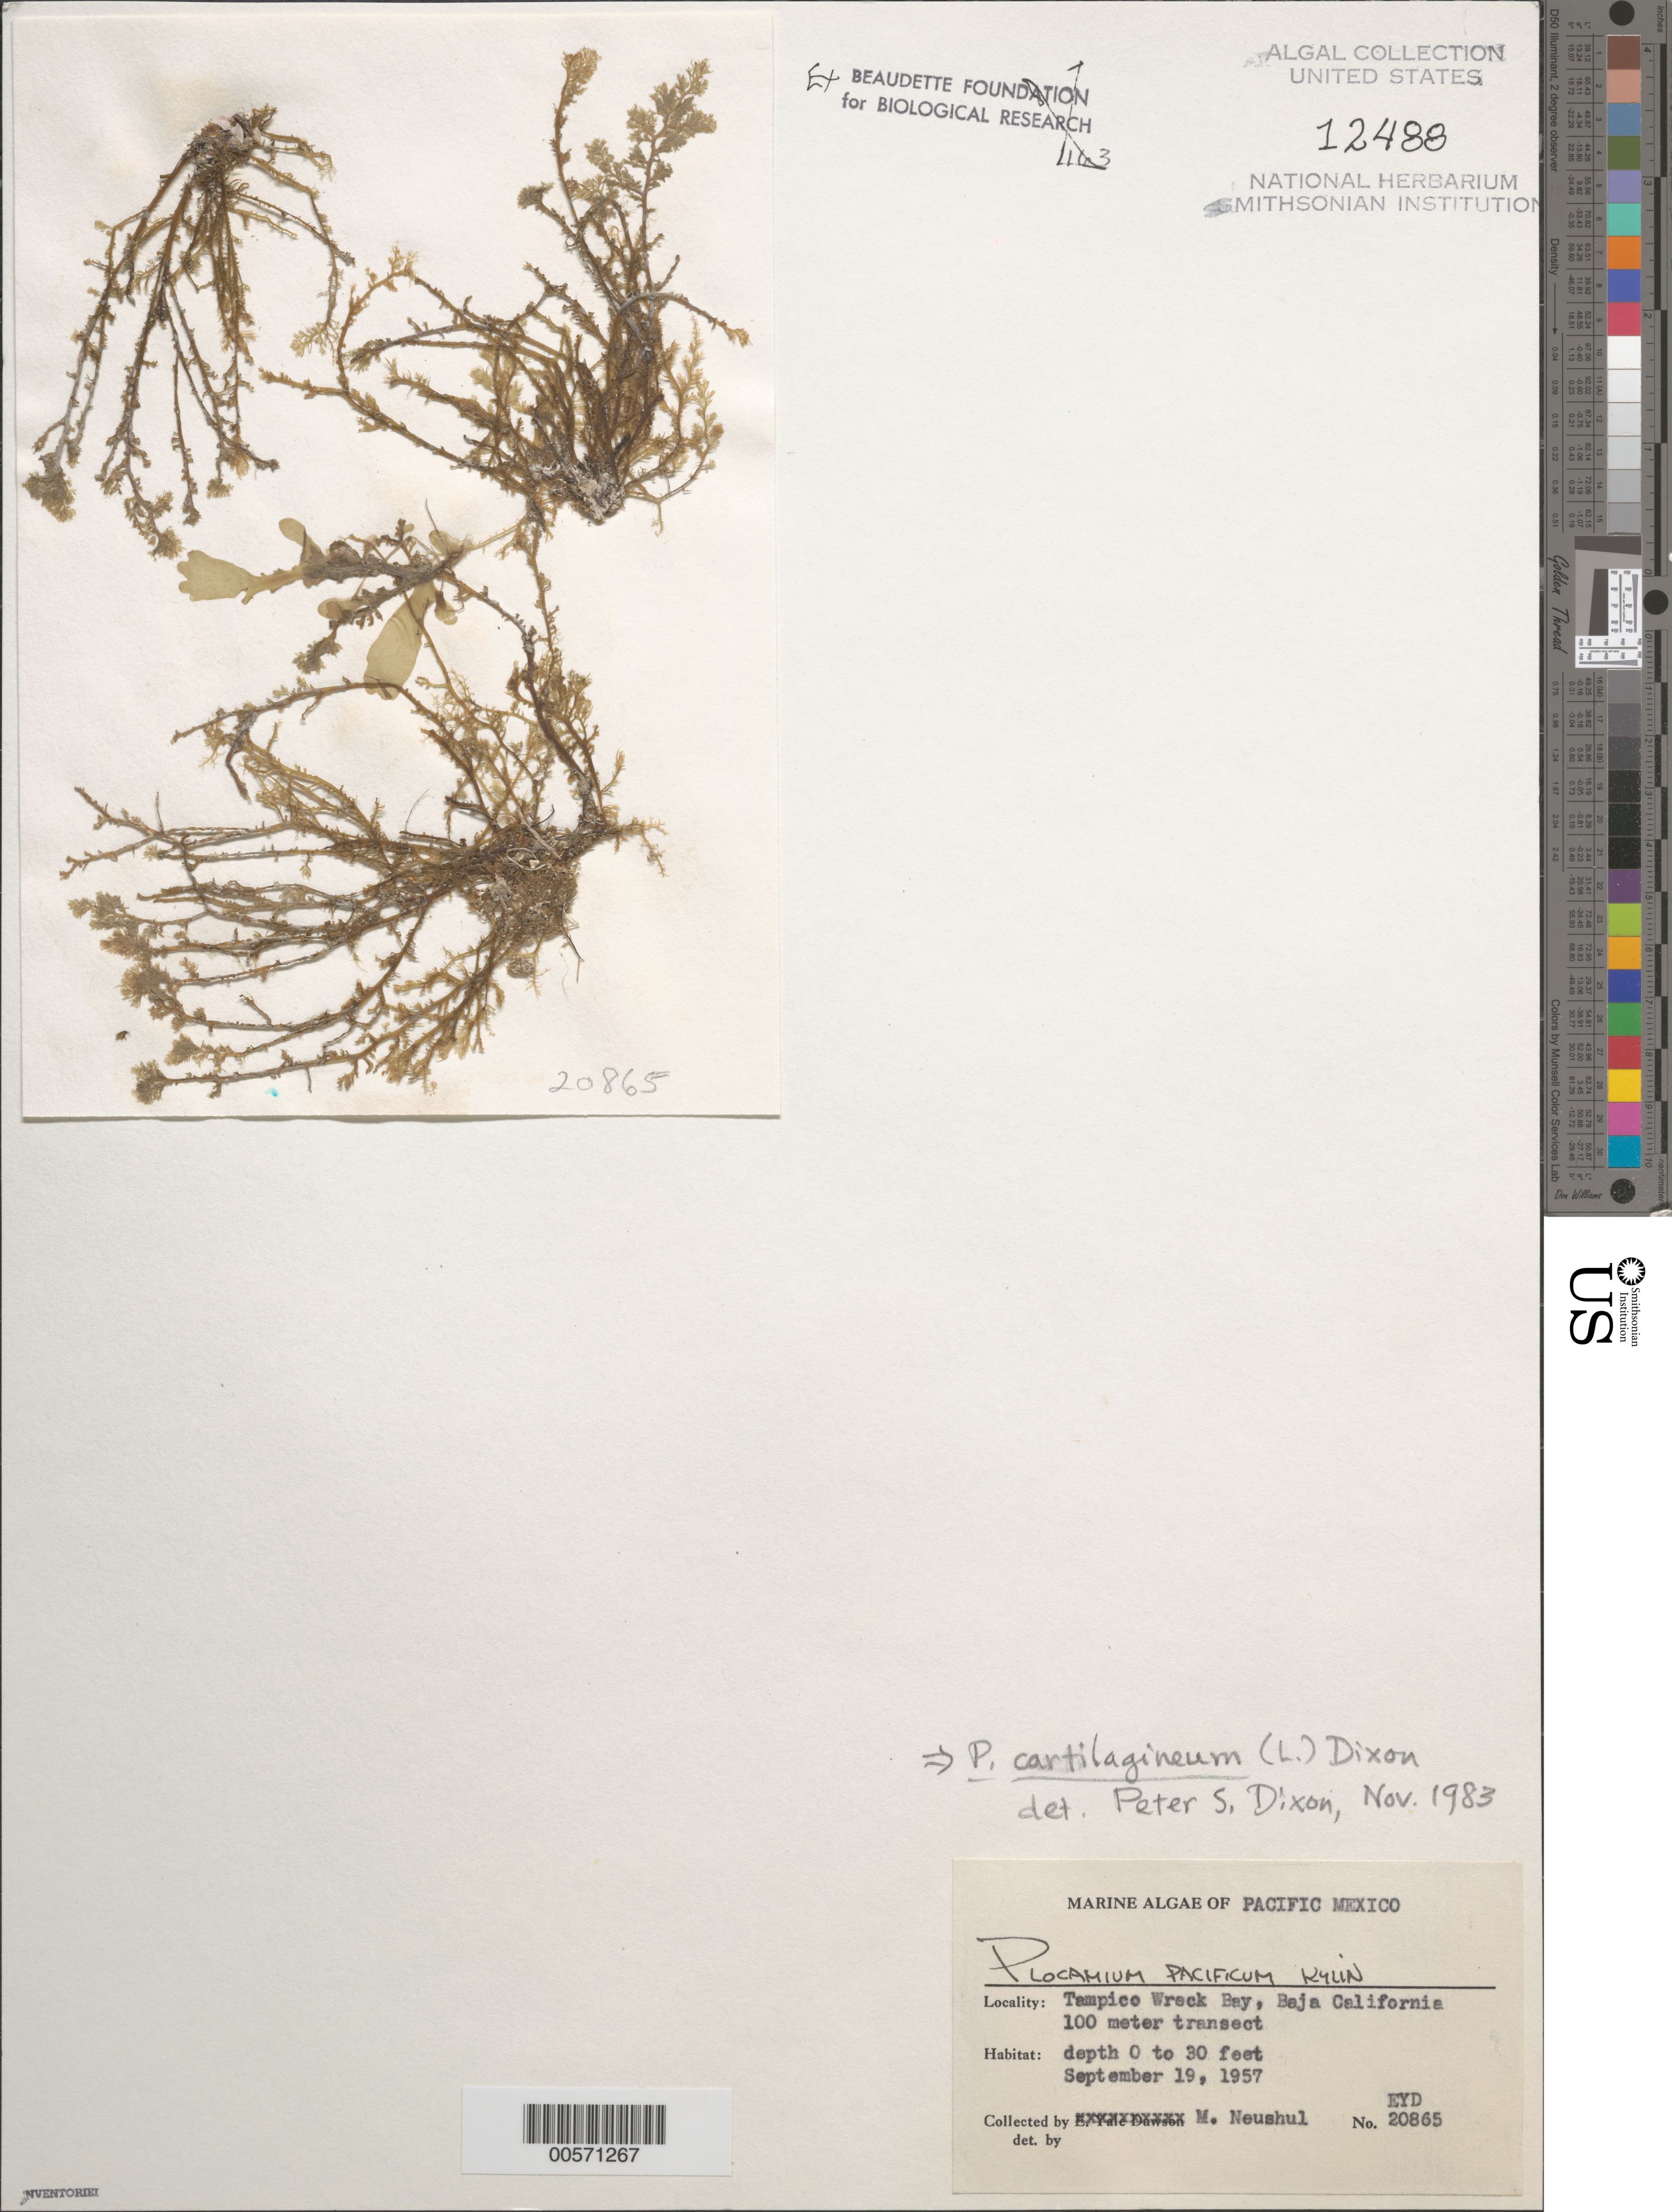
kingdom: Plantae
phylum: Rhodophyta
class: Florideophyceae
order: Plocamiales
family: Plocamiaceae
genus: Plocamium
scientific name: Plocamium cartilagineum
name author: (L.) P.S. Dixon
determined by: Dixon, P. S.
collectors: M. Neushul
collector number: EYD 20865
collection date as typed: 19 Sep 1957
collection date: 1957-09-19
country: Mexico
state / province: Baja California Norte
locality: Tampico Wreck Bay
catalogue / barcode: US 12488